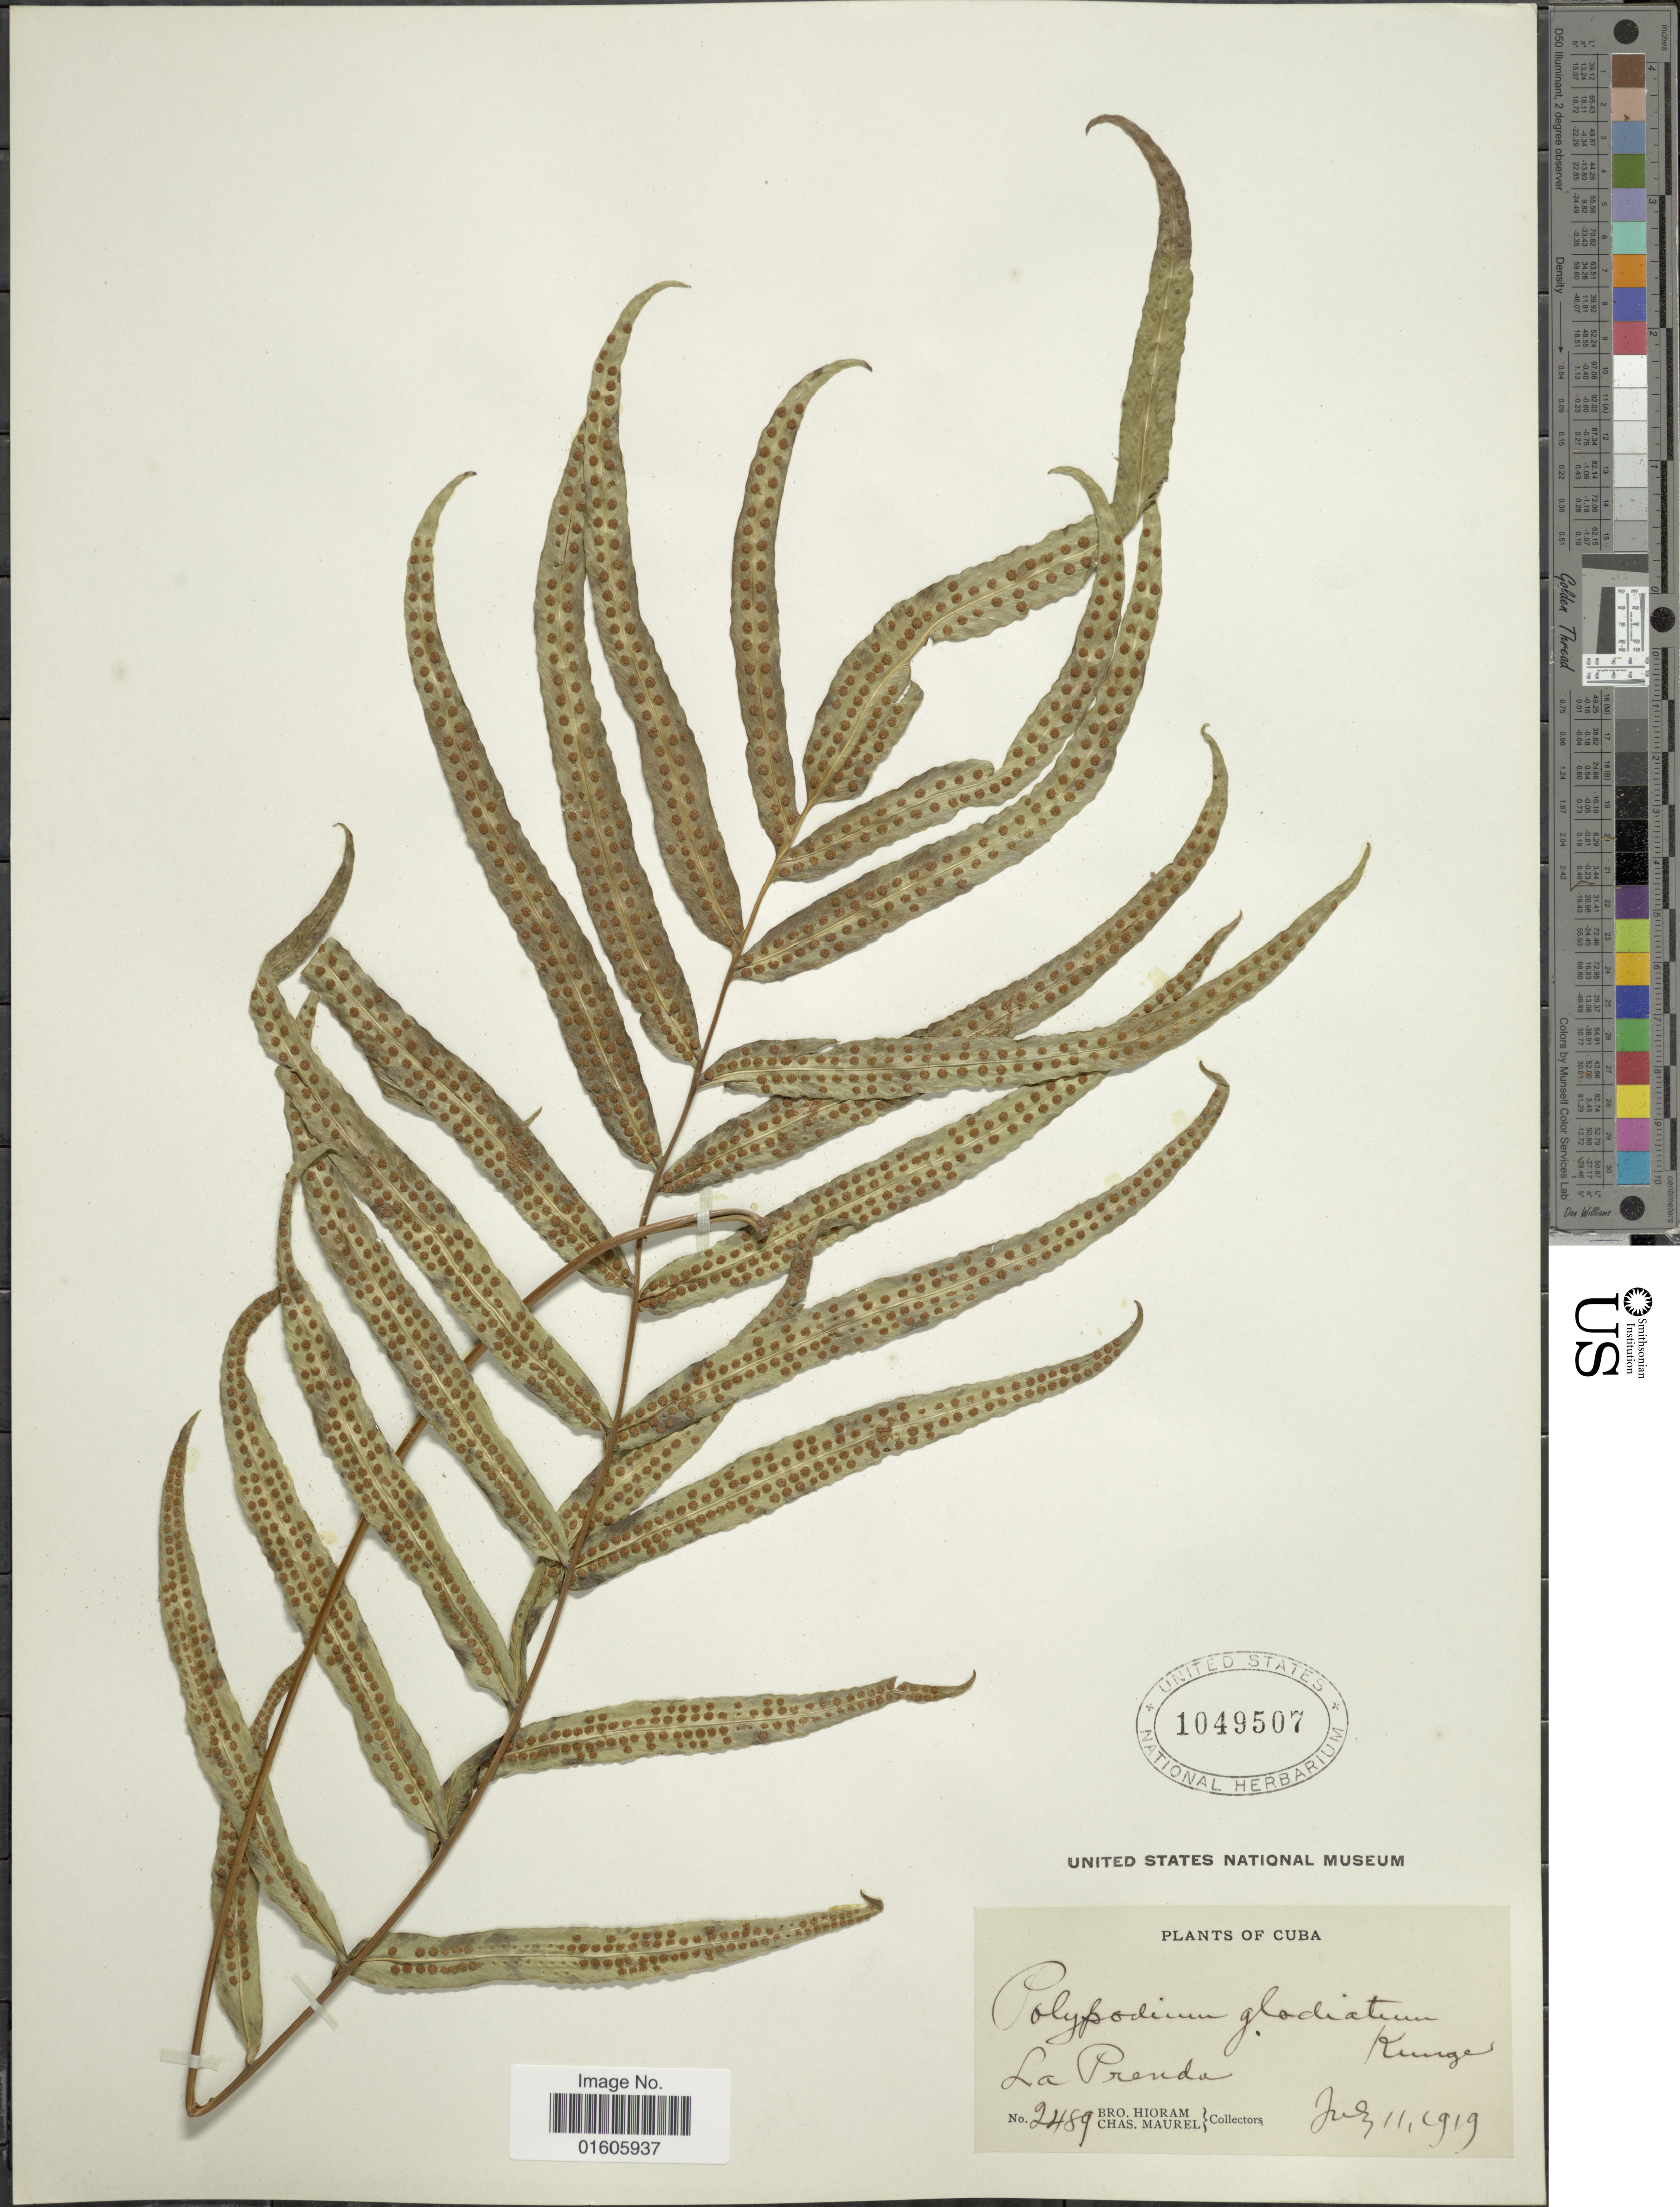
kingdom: Plantae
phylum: Tracheophyta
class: Polypodiopsida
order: Polypodiales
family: Polypodiaceae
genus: Serpocaulon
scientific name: Serpocaulon triseriale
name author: (Sw.) A.R. Sm.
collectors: Bro. Hioram & C. Maurel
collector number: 2489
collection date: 1919-07-11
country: Cuba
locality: La Prenda.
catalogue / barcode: US 1049507